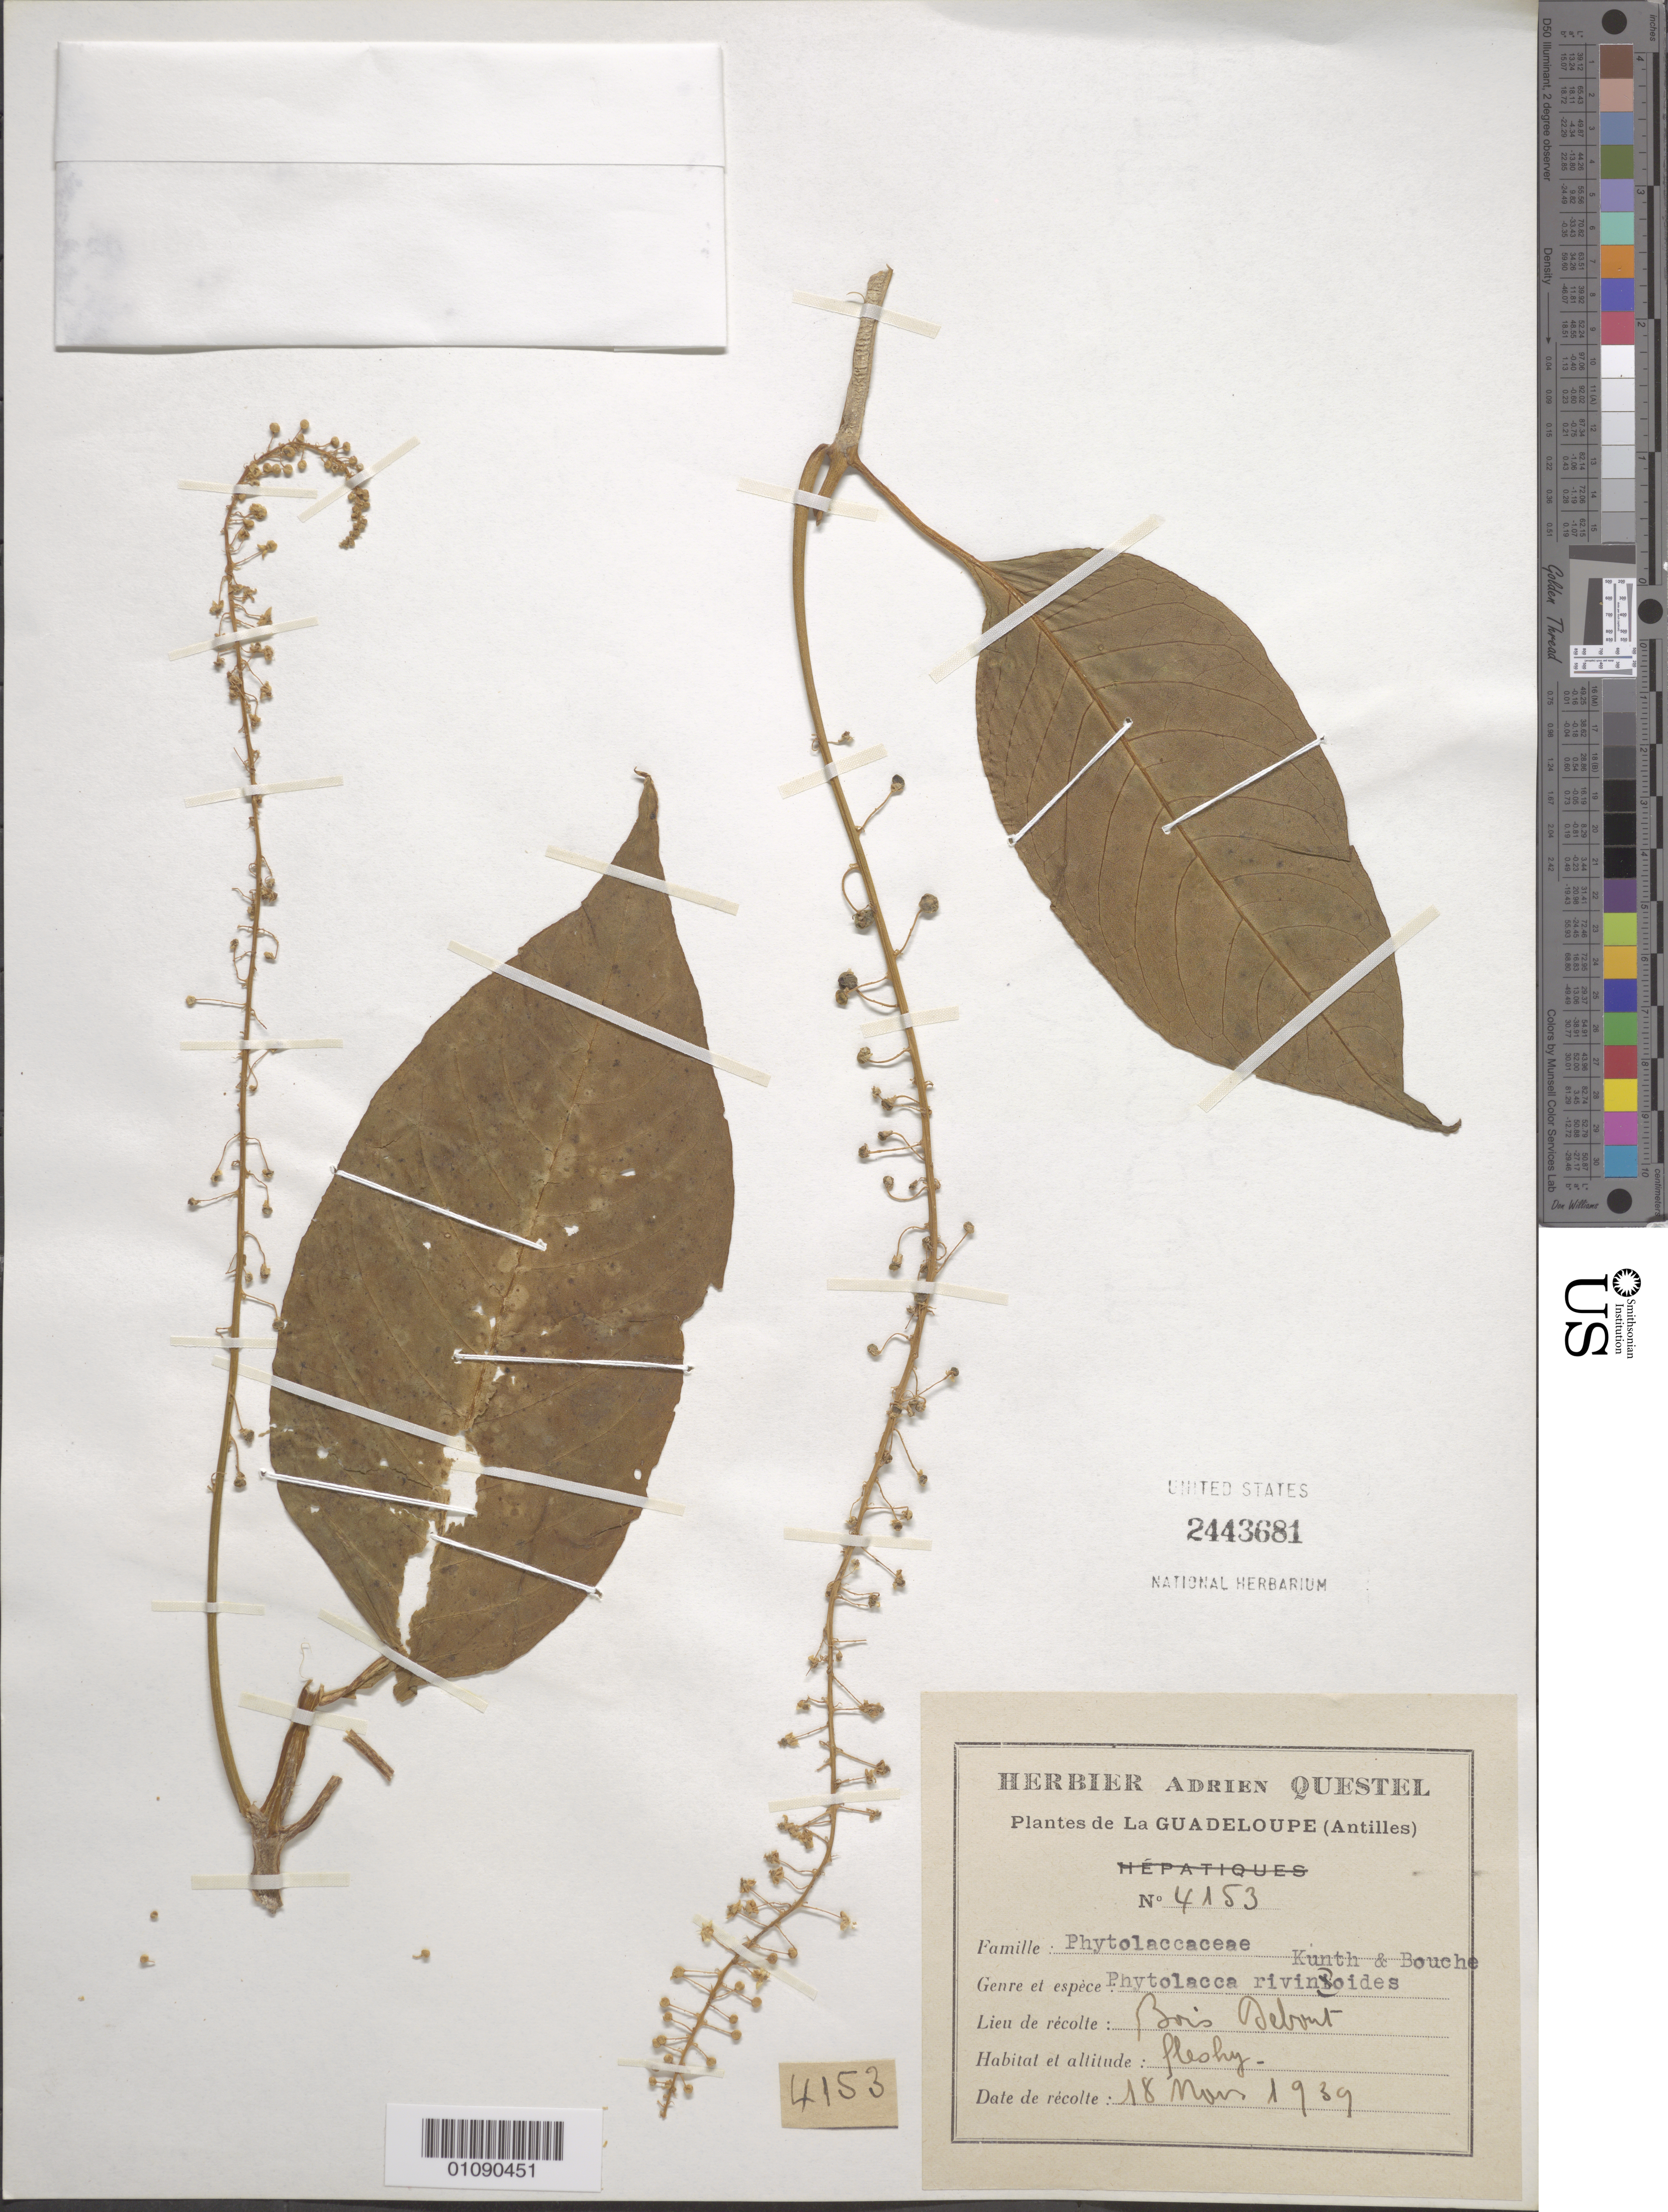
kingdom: Plantae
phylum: Tracheophyta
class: Magnoliopsida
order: Caryophyllales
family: Phytolaccaceae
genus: Phytolacca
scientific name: Phytolacca rivinoides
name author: Kunth & C.D. Bouché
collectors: A. Questel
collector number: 4153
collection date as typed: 18 Mar 1939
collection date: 1939-03-18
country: Guadeloupe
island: Basse Terre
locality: Bois Debout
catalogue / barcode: US 2443681